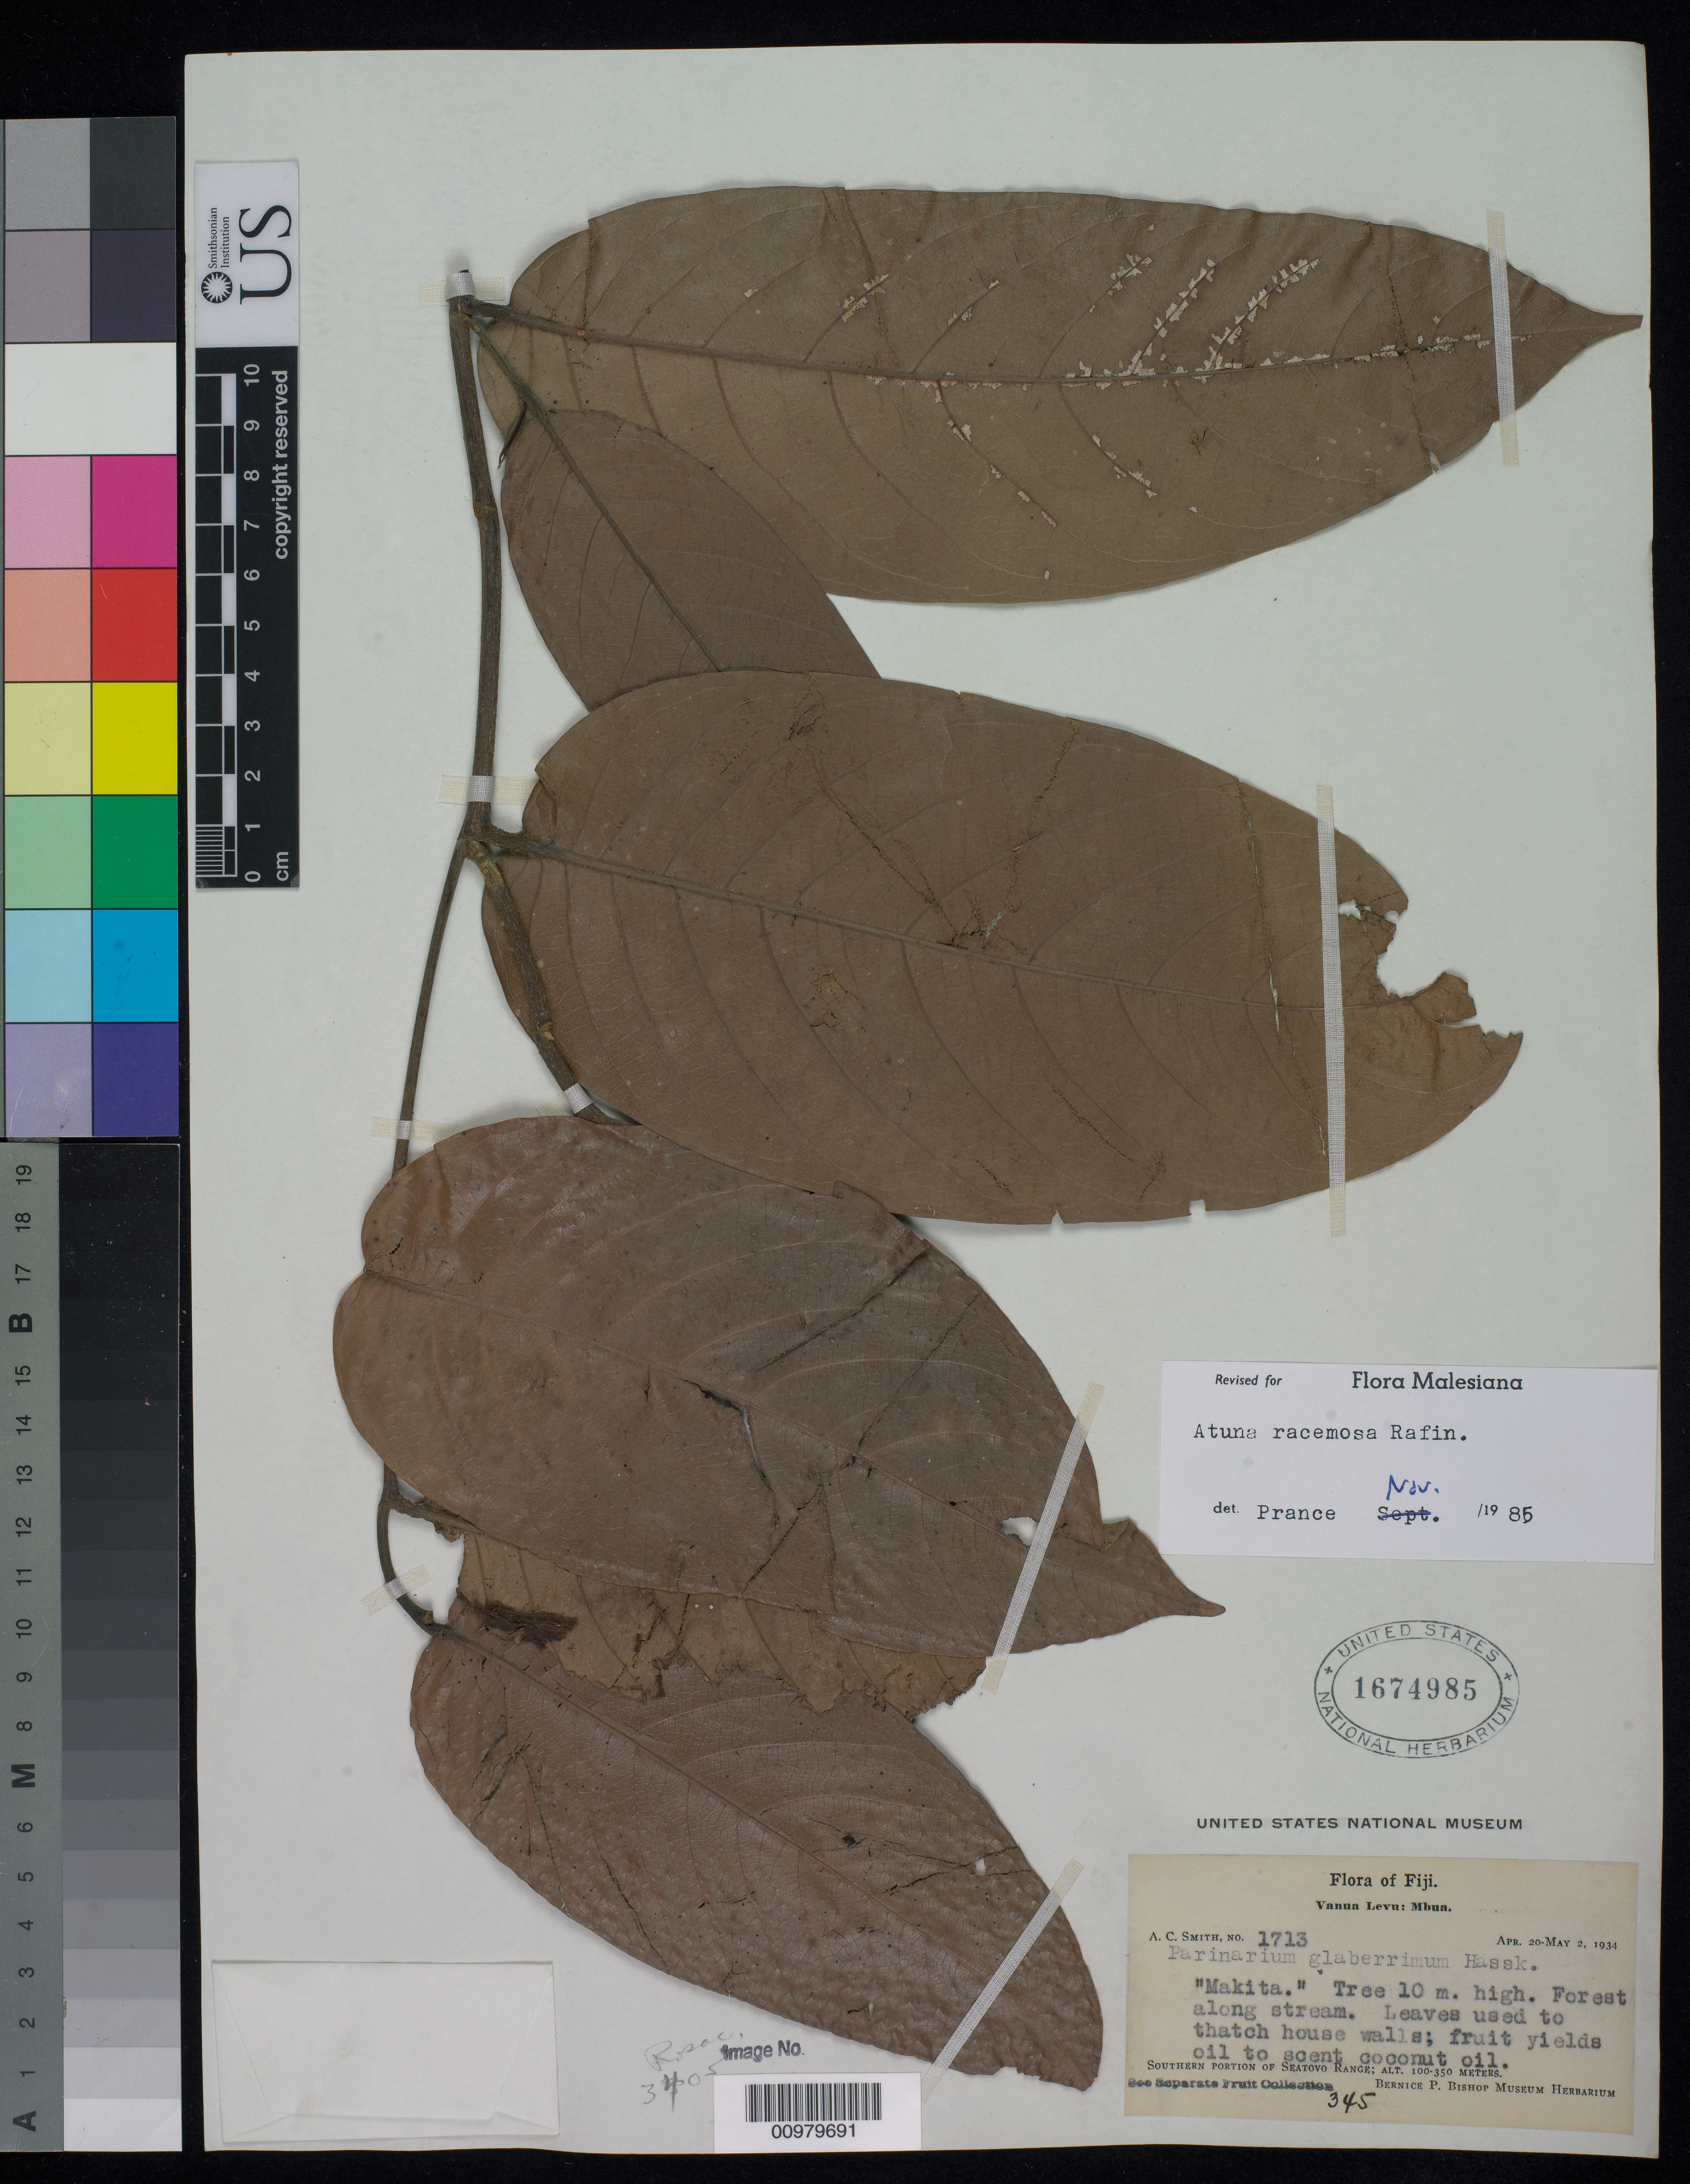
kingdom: Plantae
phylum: Tracheophyta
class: Magnoliopsida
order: Malpighiales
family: Chrysobalanaceae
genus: Atuna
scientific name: Atuna racemosa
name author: Raf.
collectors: C. A. Smith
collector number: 1713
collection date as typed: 20 Apr 1934 to 02 May 1934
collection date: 1934-04-20/1934-05-02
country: Fiji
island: Vanua Levu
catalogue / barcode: US 1674985